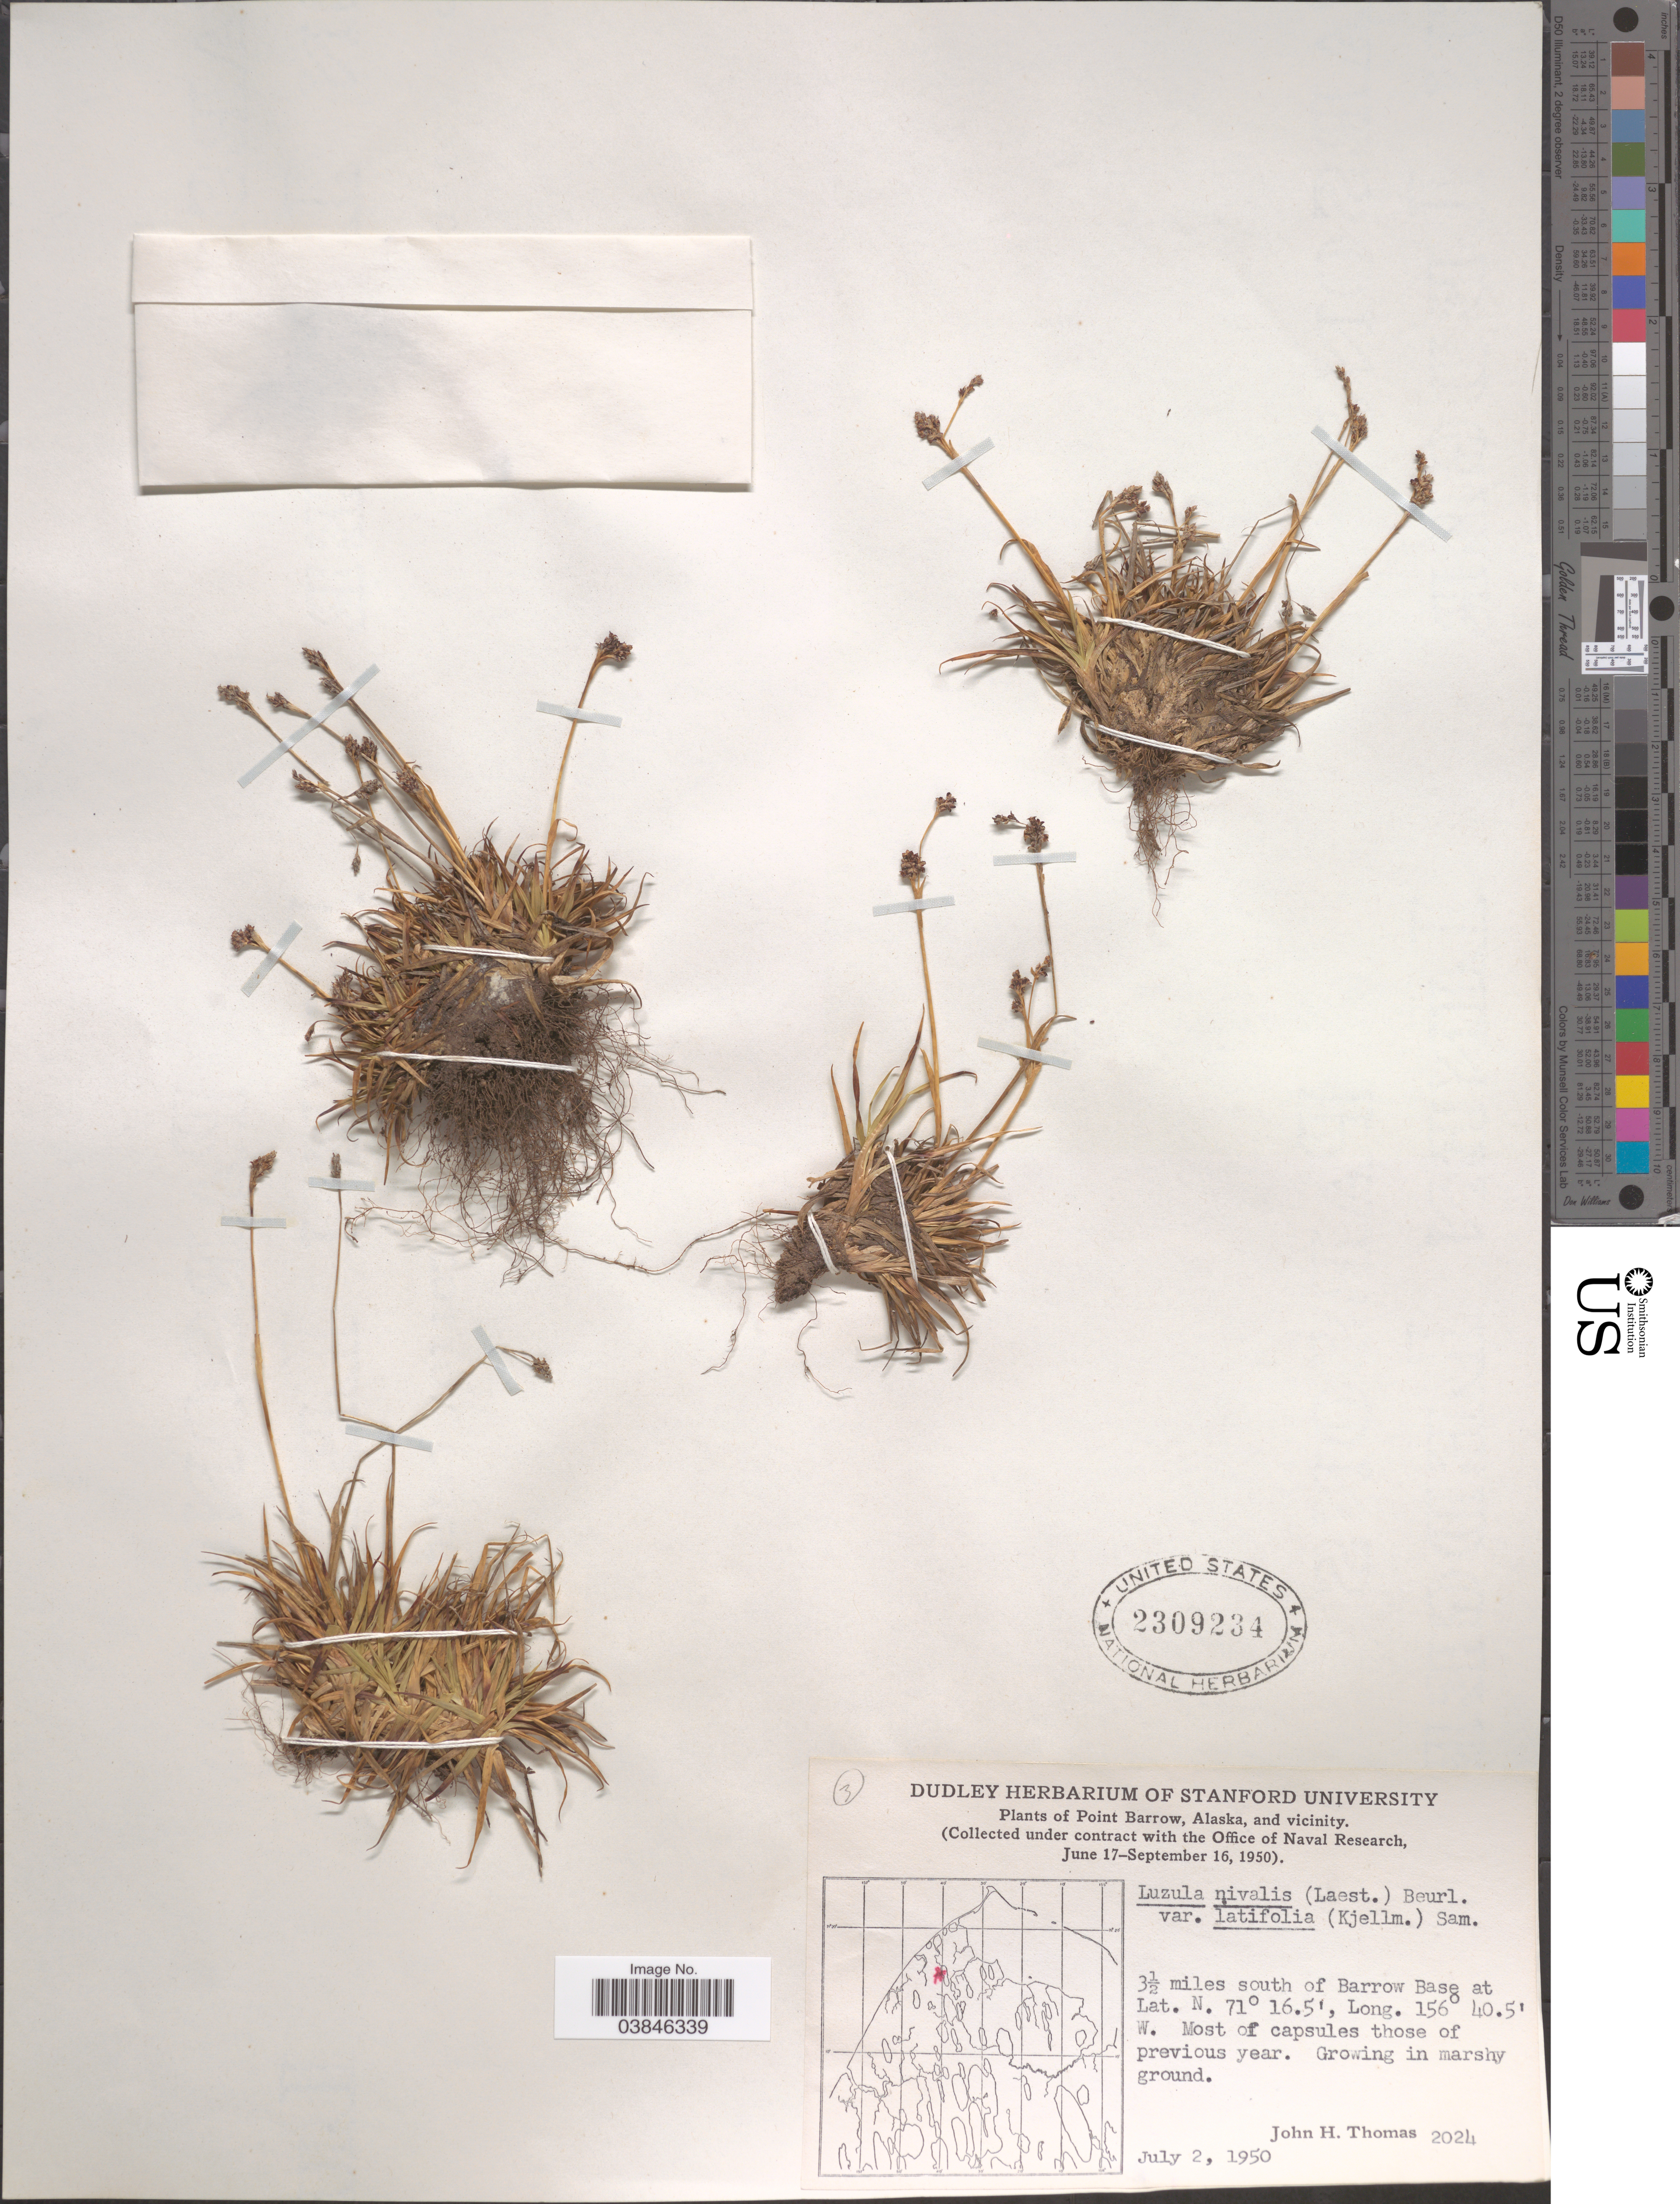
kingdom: Plantae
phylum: Tracheophyta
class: Liliopsida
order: Poales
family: Juncaceae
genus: Luzula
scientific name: Luzula nivalis var. latifolia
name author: Sam. ex Hultén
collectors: J. H. Thomas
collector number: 2024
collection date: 1950-07-02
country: United States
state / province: Alaska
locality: Point Barrow, Alaska, and vicinity. 3½ miles south of Barrow Base.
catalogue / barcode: US 2309234